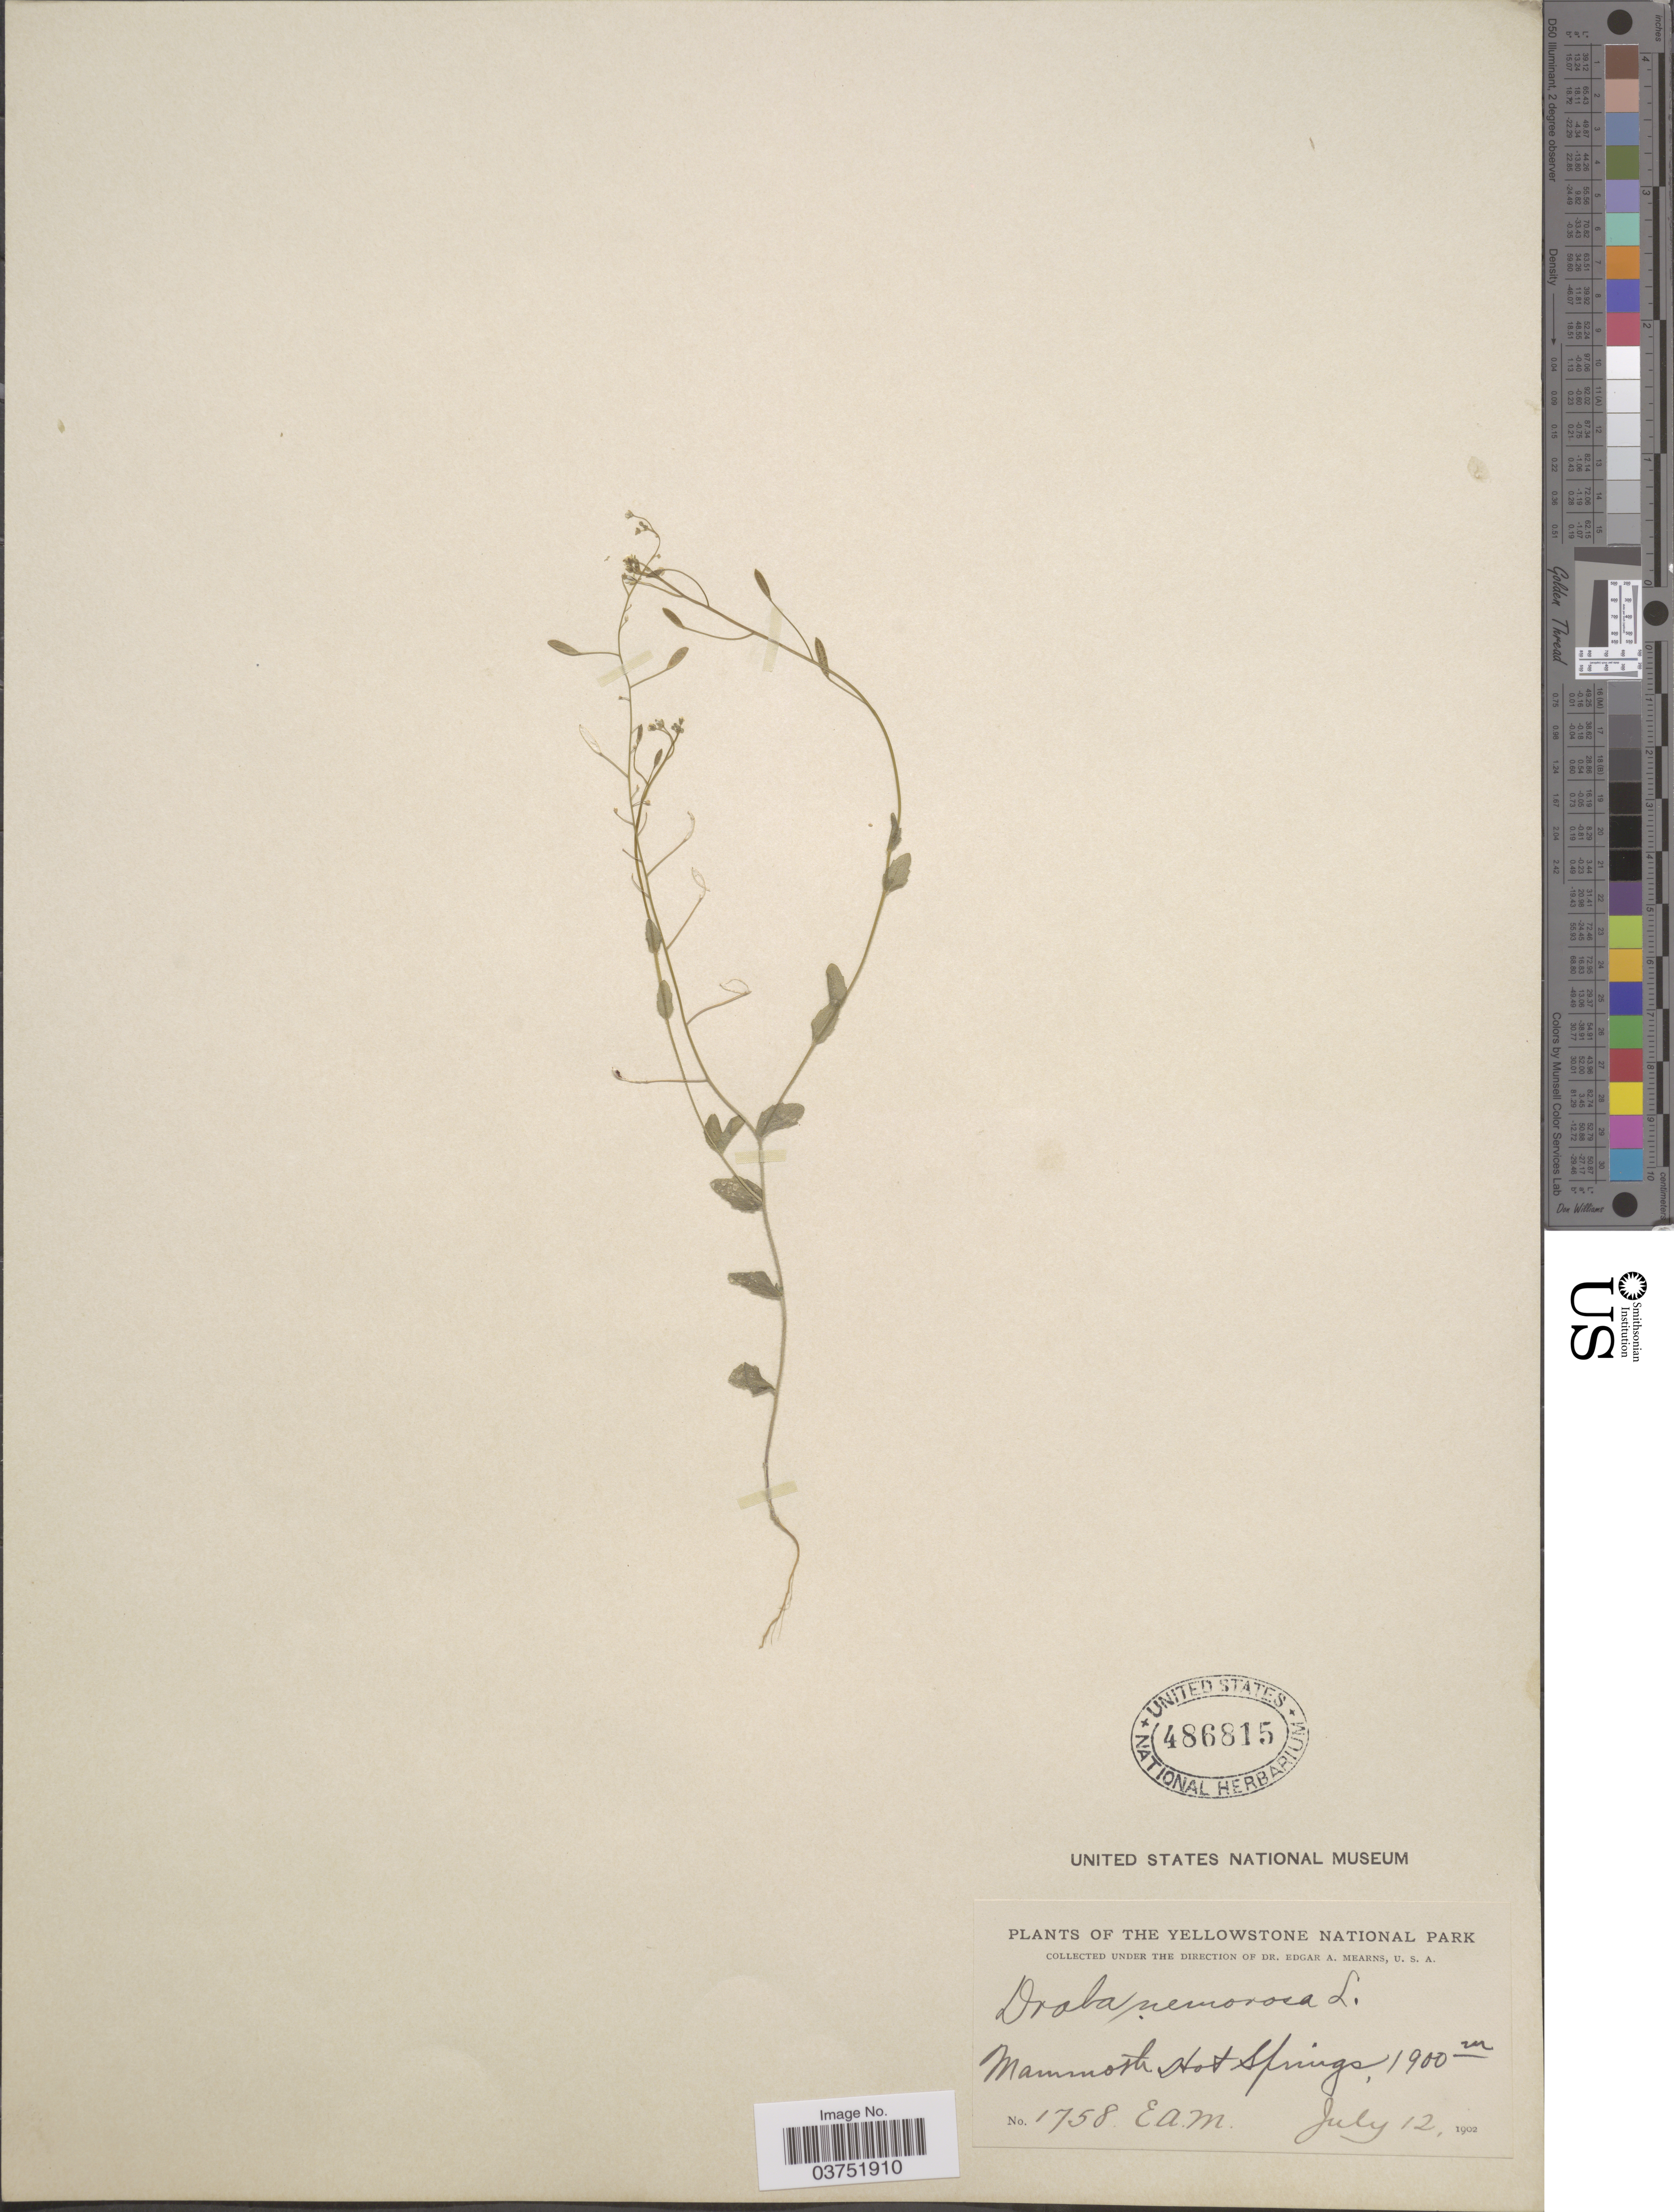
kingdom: Plantae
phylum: Tracheophyta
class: Magnoliopsida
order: Brassicales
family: Brassicaceae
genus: Draba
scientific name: Draba nemorosa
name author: L.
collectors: E. A. Mearns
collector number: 1758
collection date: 1902-07-12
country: United States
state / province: Wyoming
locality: The Yellowstone National Park. Mammoth Hot Springs.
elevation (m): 1900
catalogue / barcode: US 486815